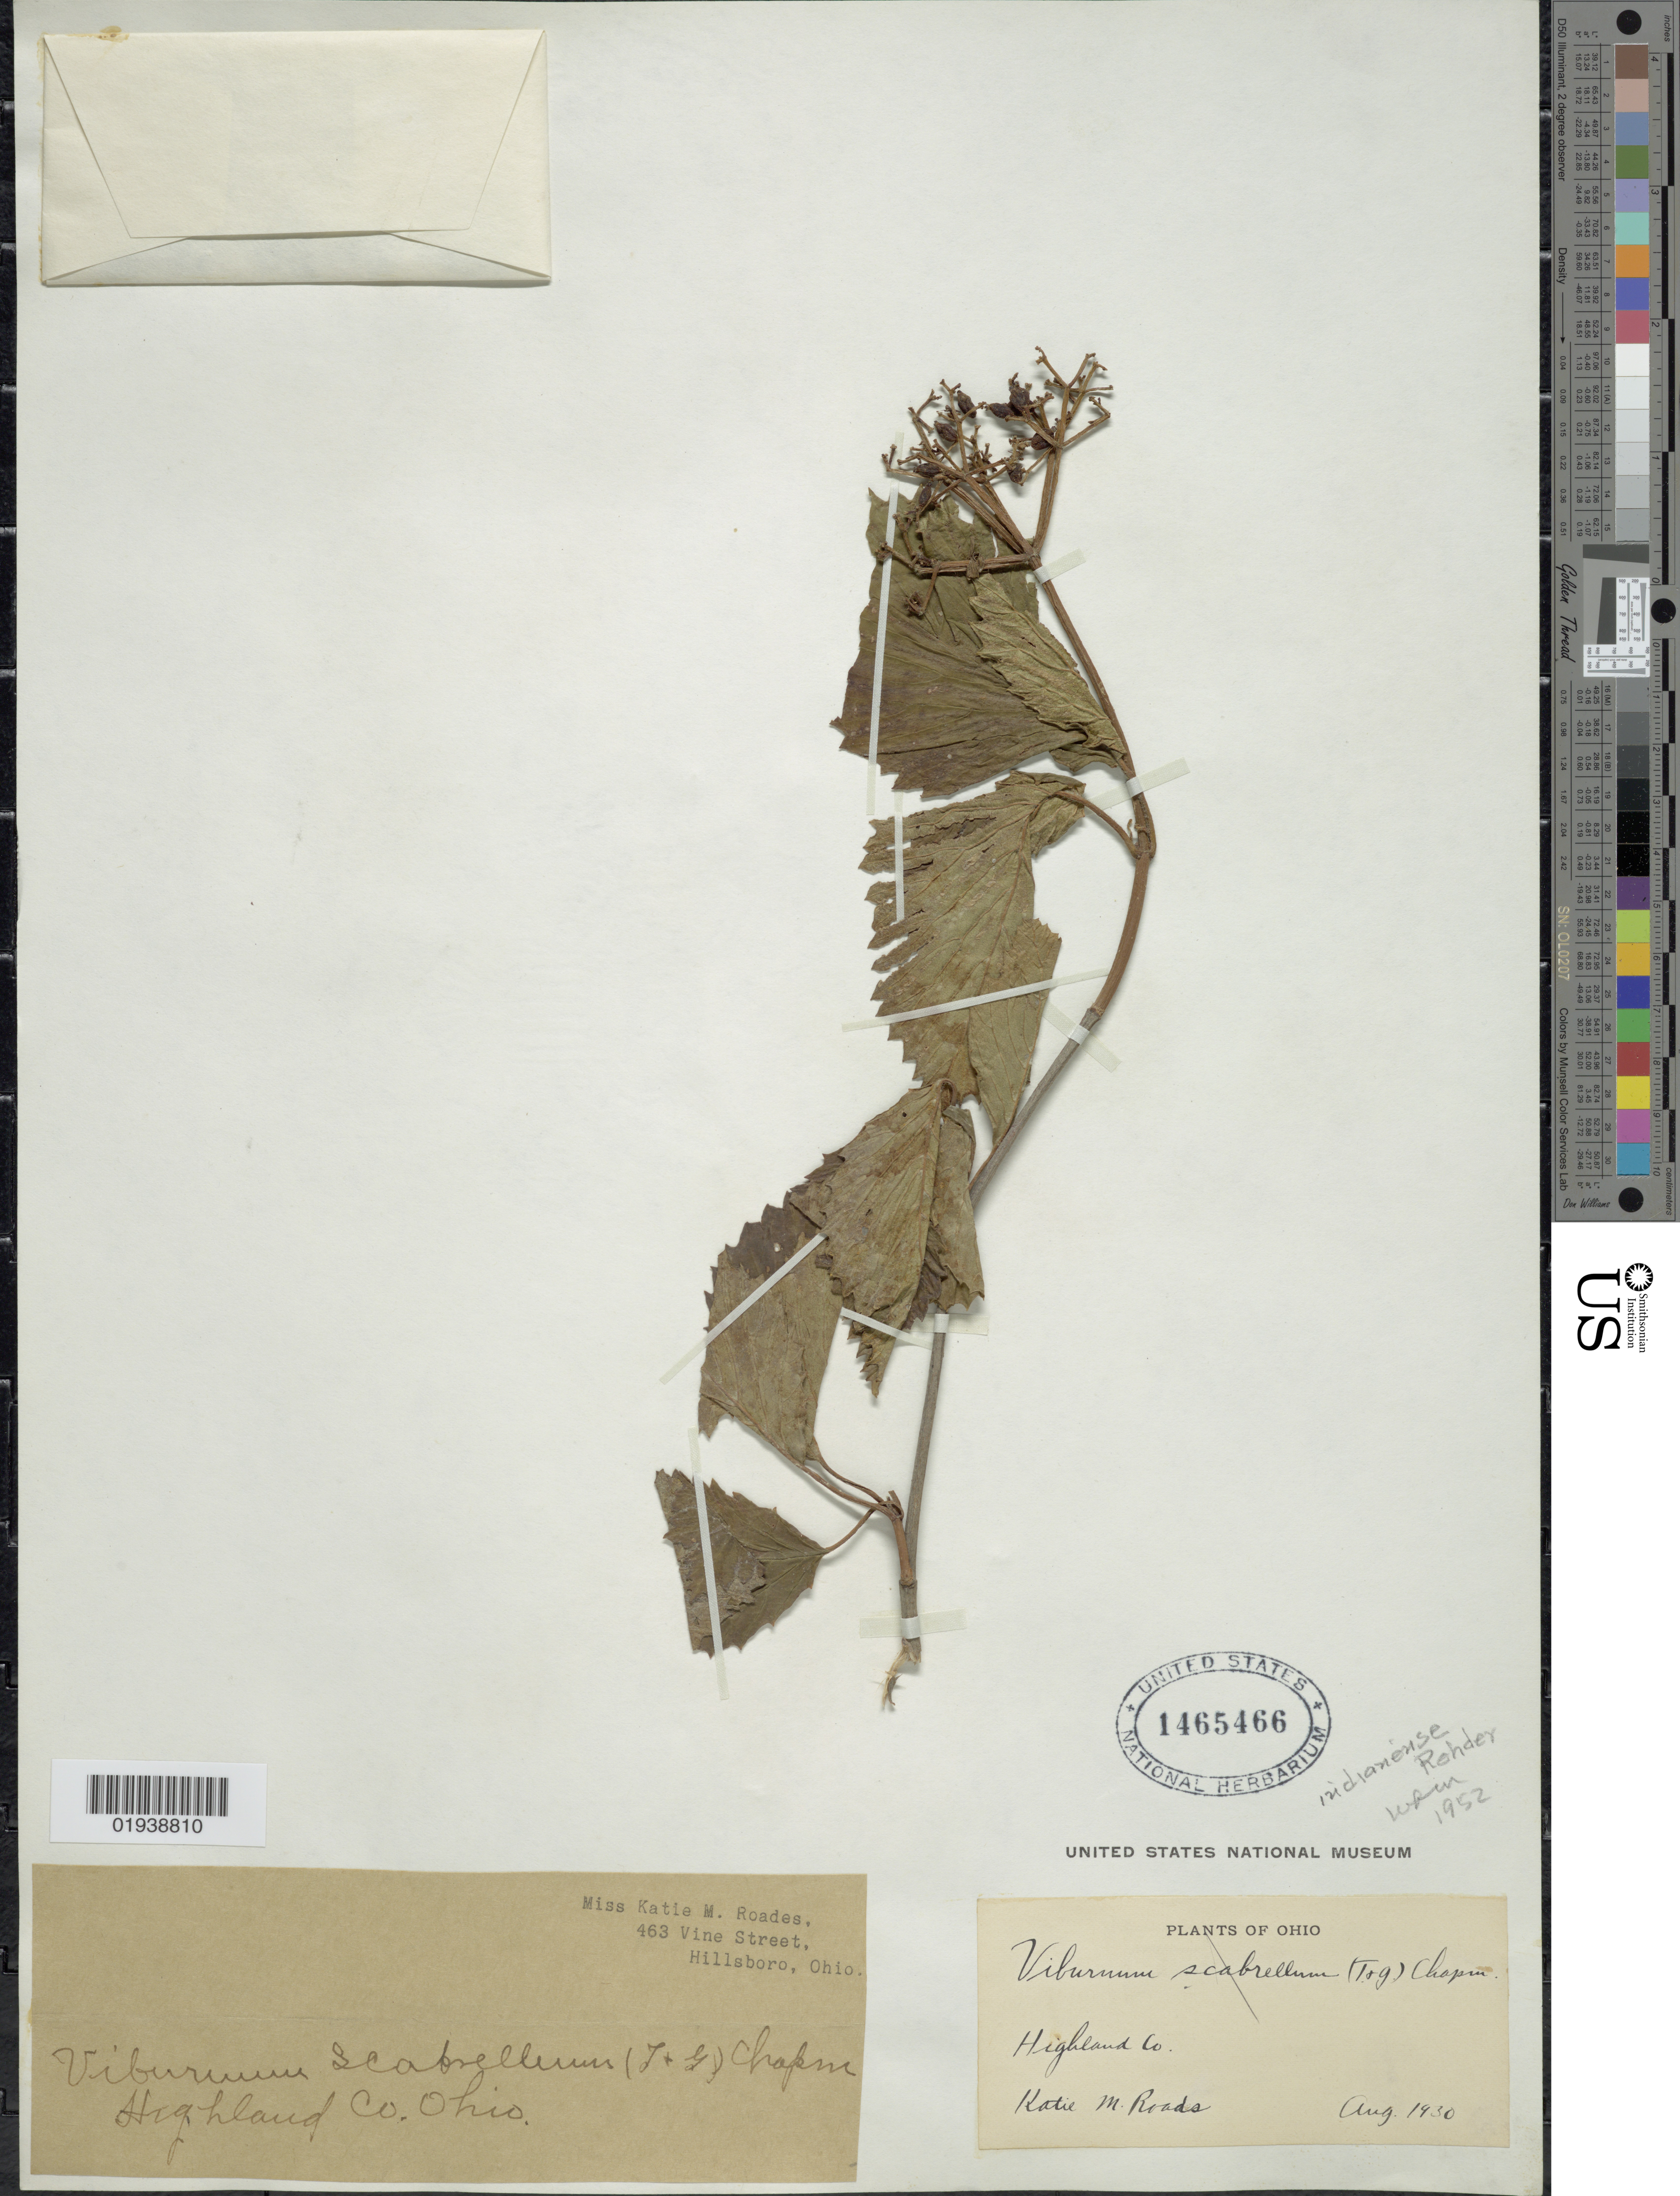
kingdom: Plantae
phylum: Tracheophyta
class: Magnoliopsida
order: Dipsacales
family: Viburnaceae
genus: Viburnum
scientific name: Viburnum indianense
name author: (Rehder) McAtee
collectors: K. Roads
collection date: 1930-08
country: United States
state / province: Ohio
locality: Highland Co.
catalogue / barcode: US 1465466